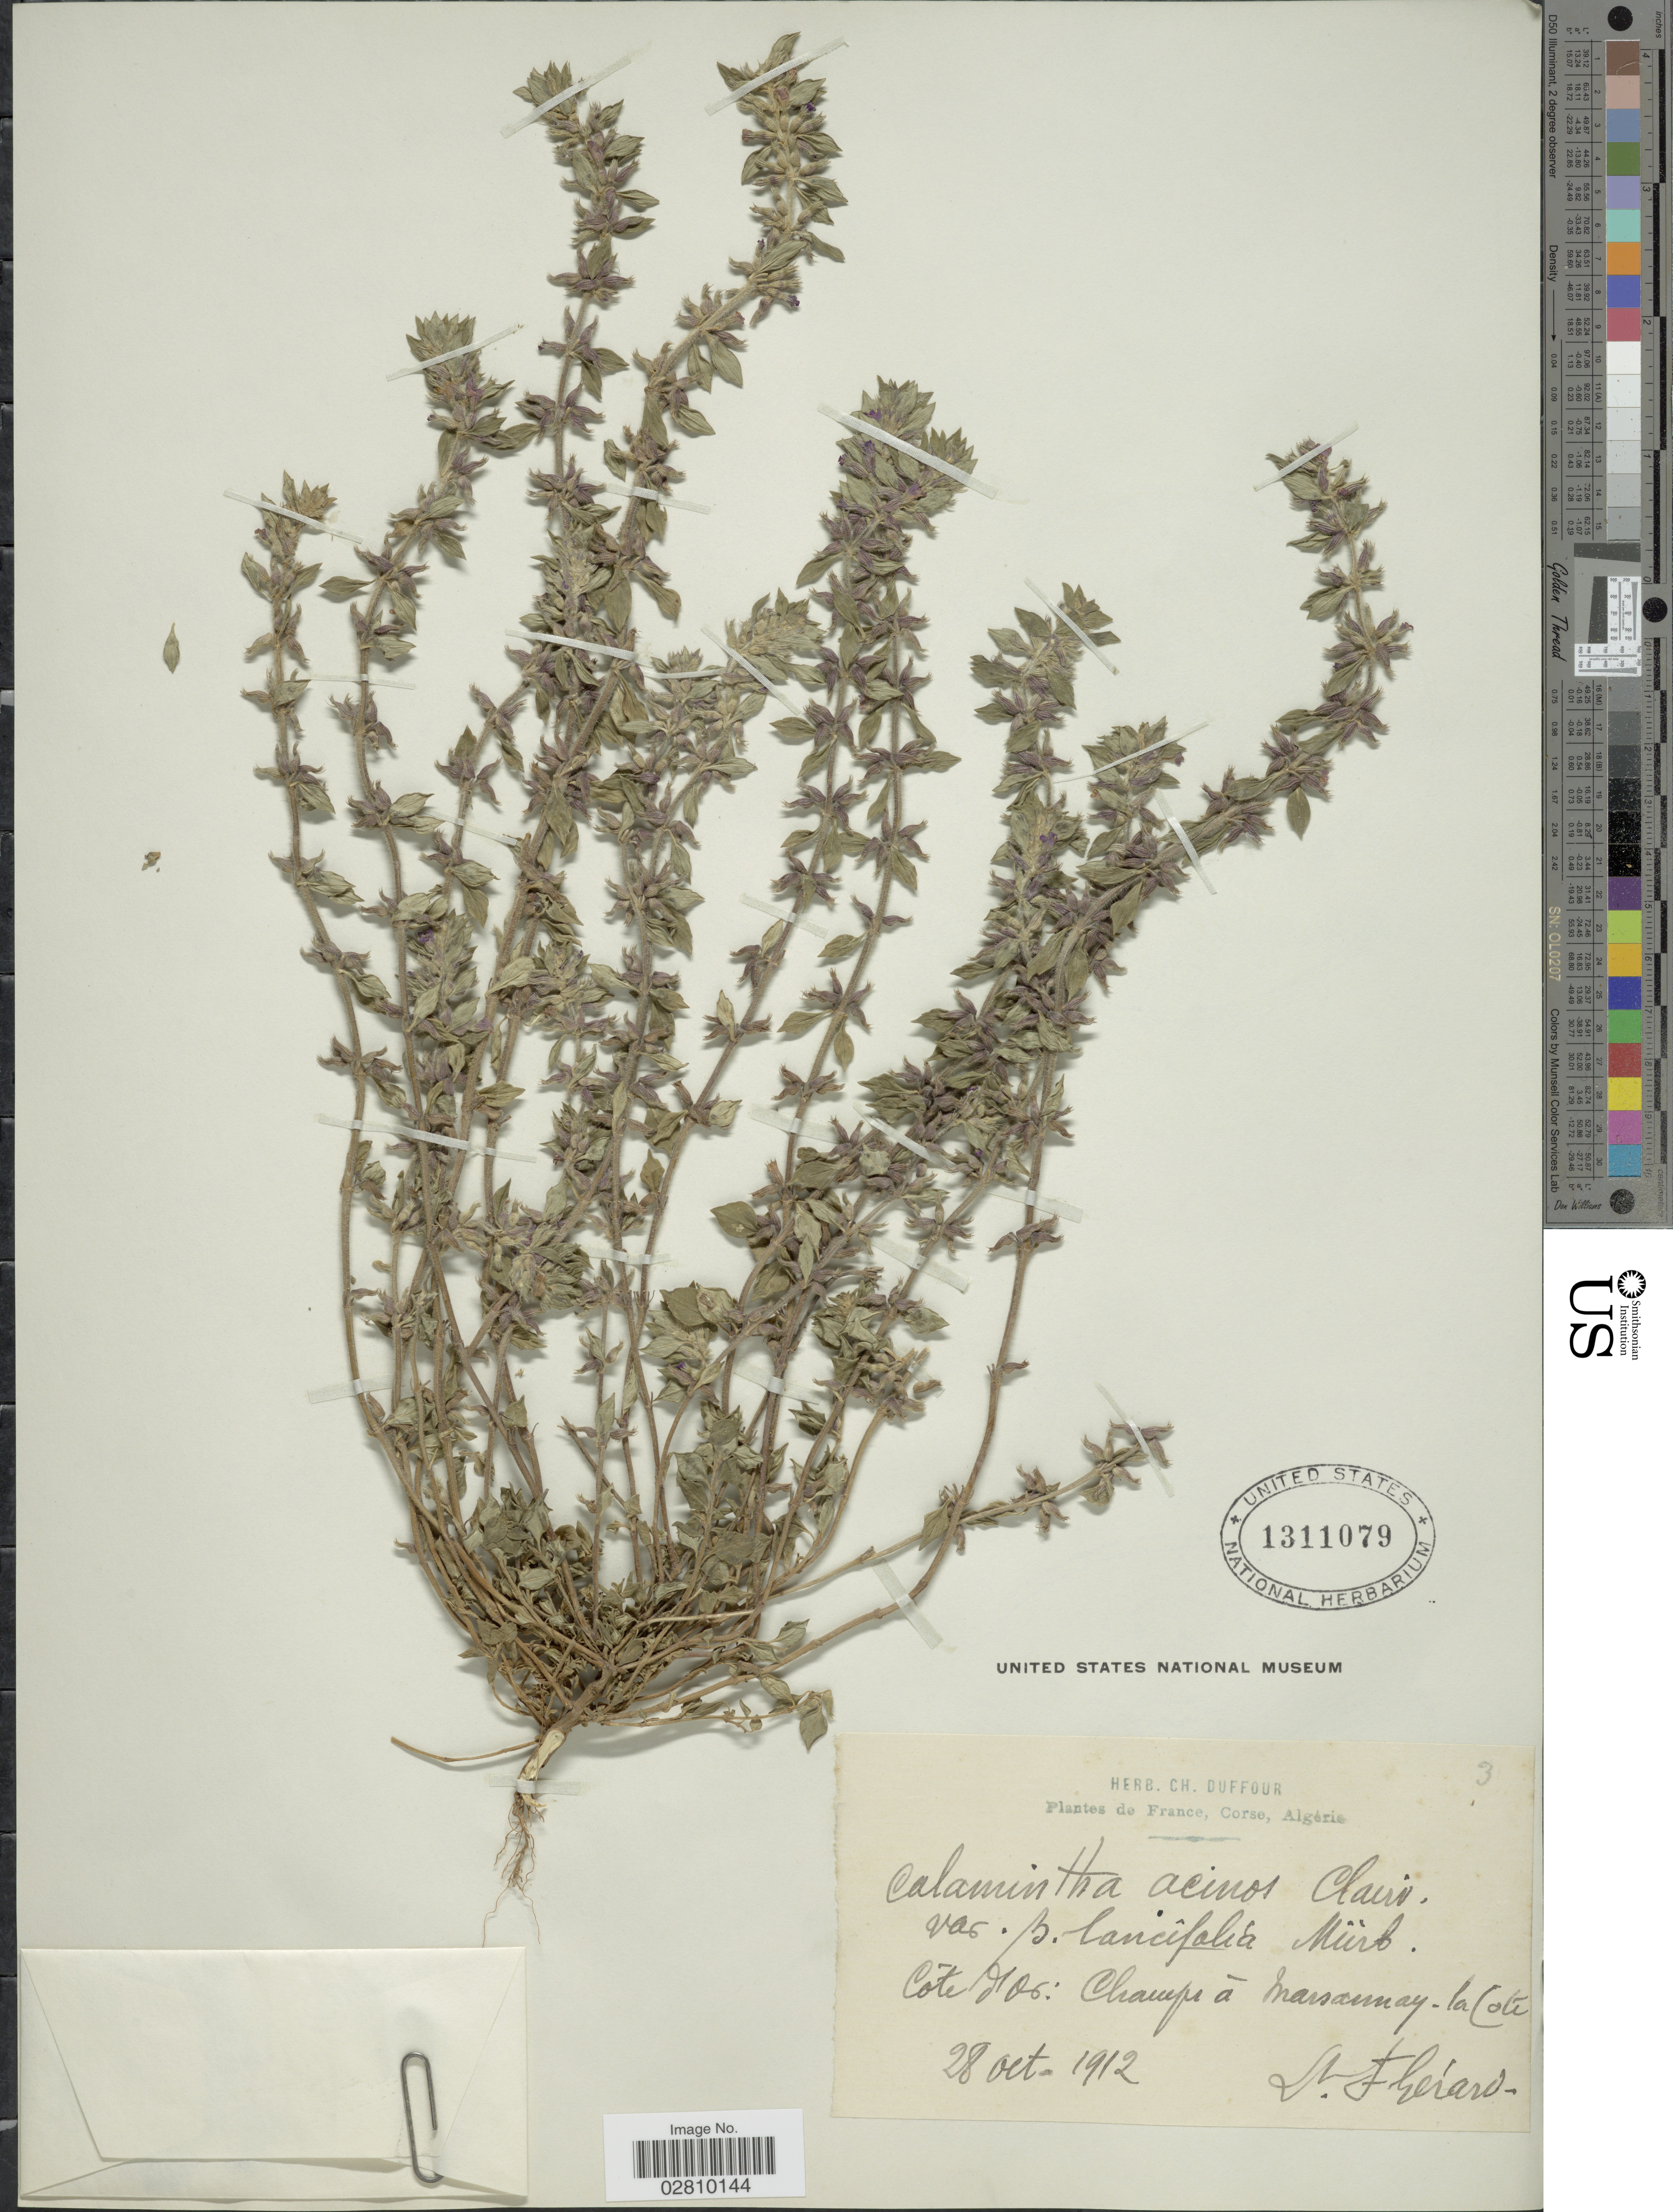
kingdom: Plantae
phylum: Tracheophyta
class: Magnoliopsida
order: Lamiales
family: Lamiaceae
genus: Calamintha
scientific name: Calamintha acinos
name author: (L.) Clairv.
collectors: F. Gerard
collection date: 1912-10-28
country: Ivory Coast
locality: Côte d'Ov: Champs á Marsannay-la Cote.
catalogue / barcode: US 1311079